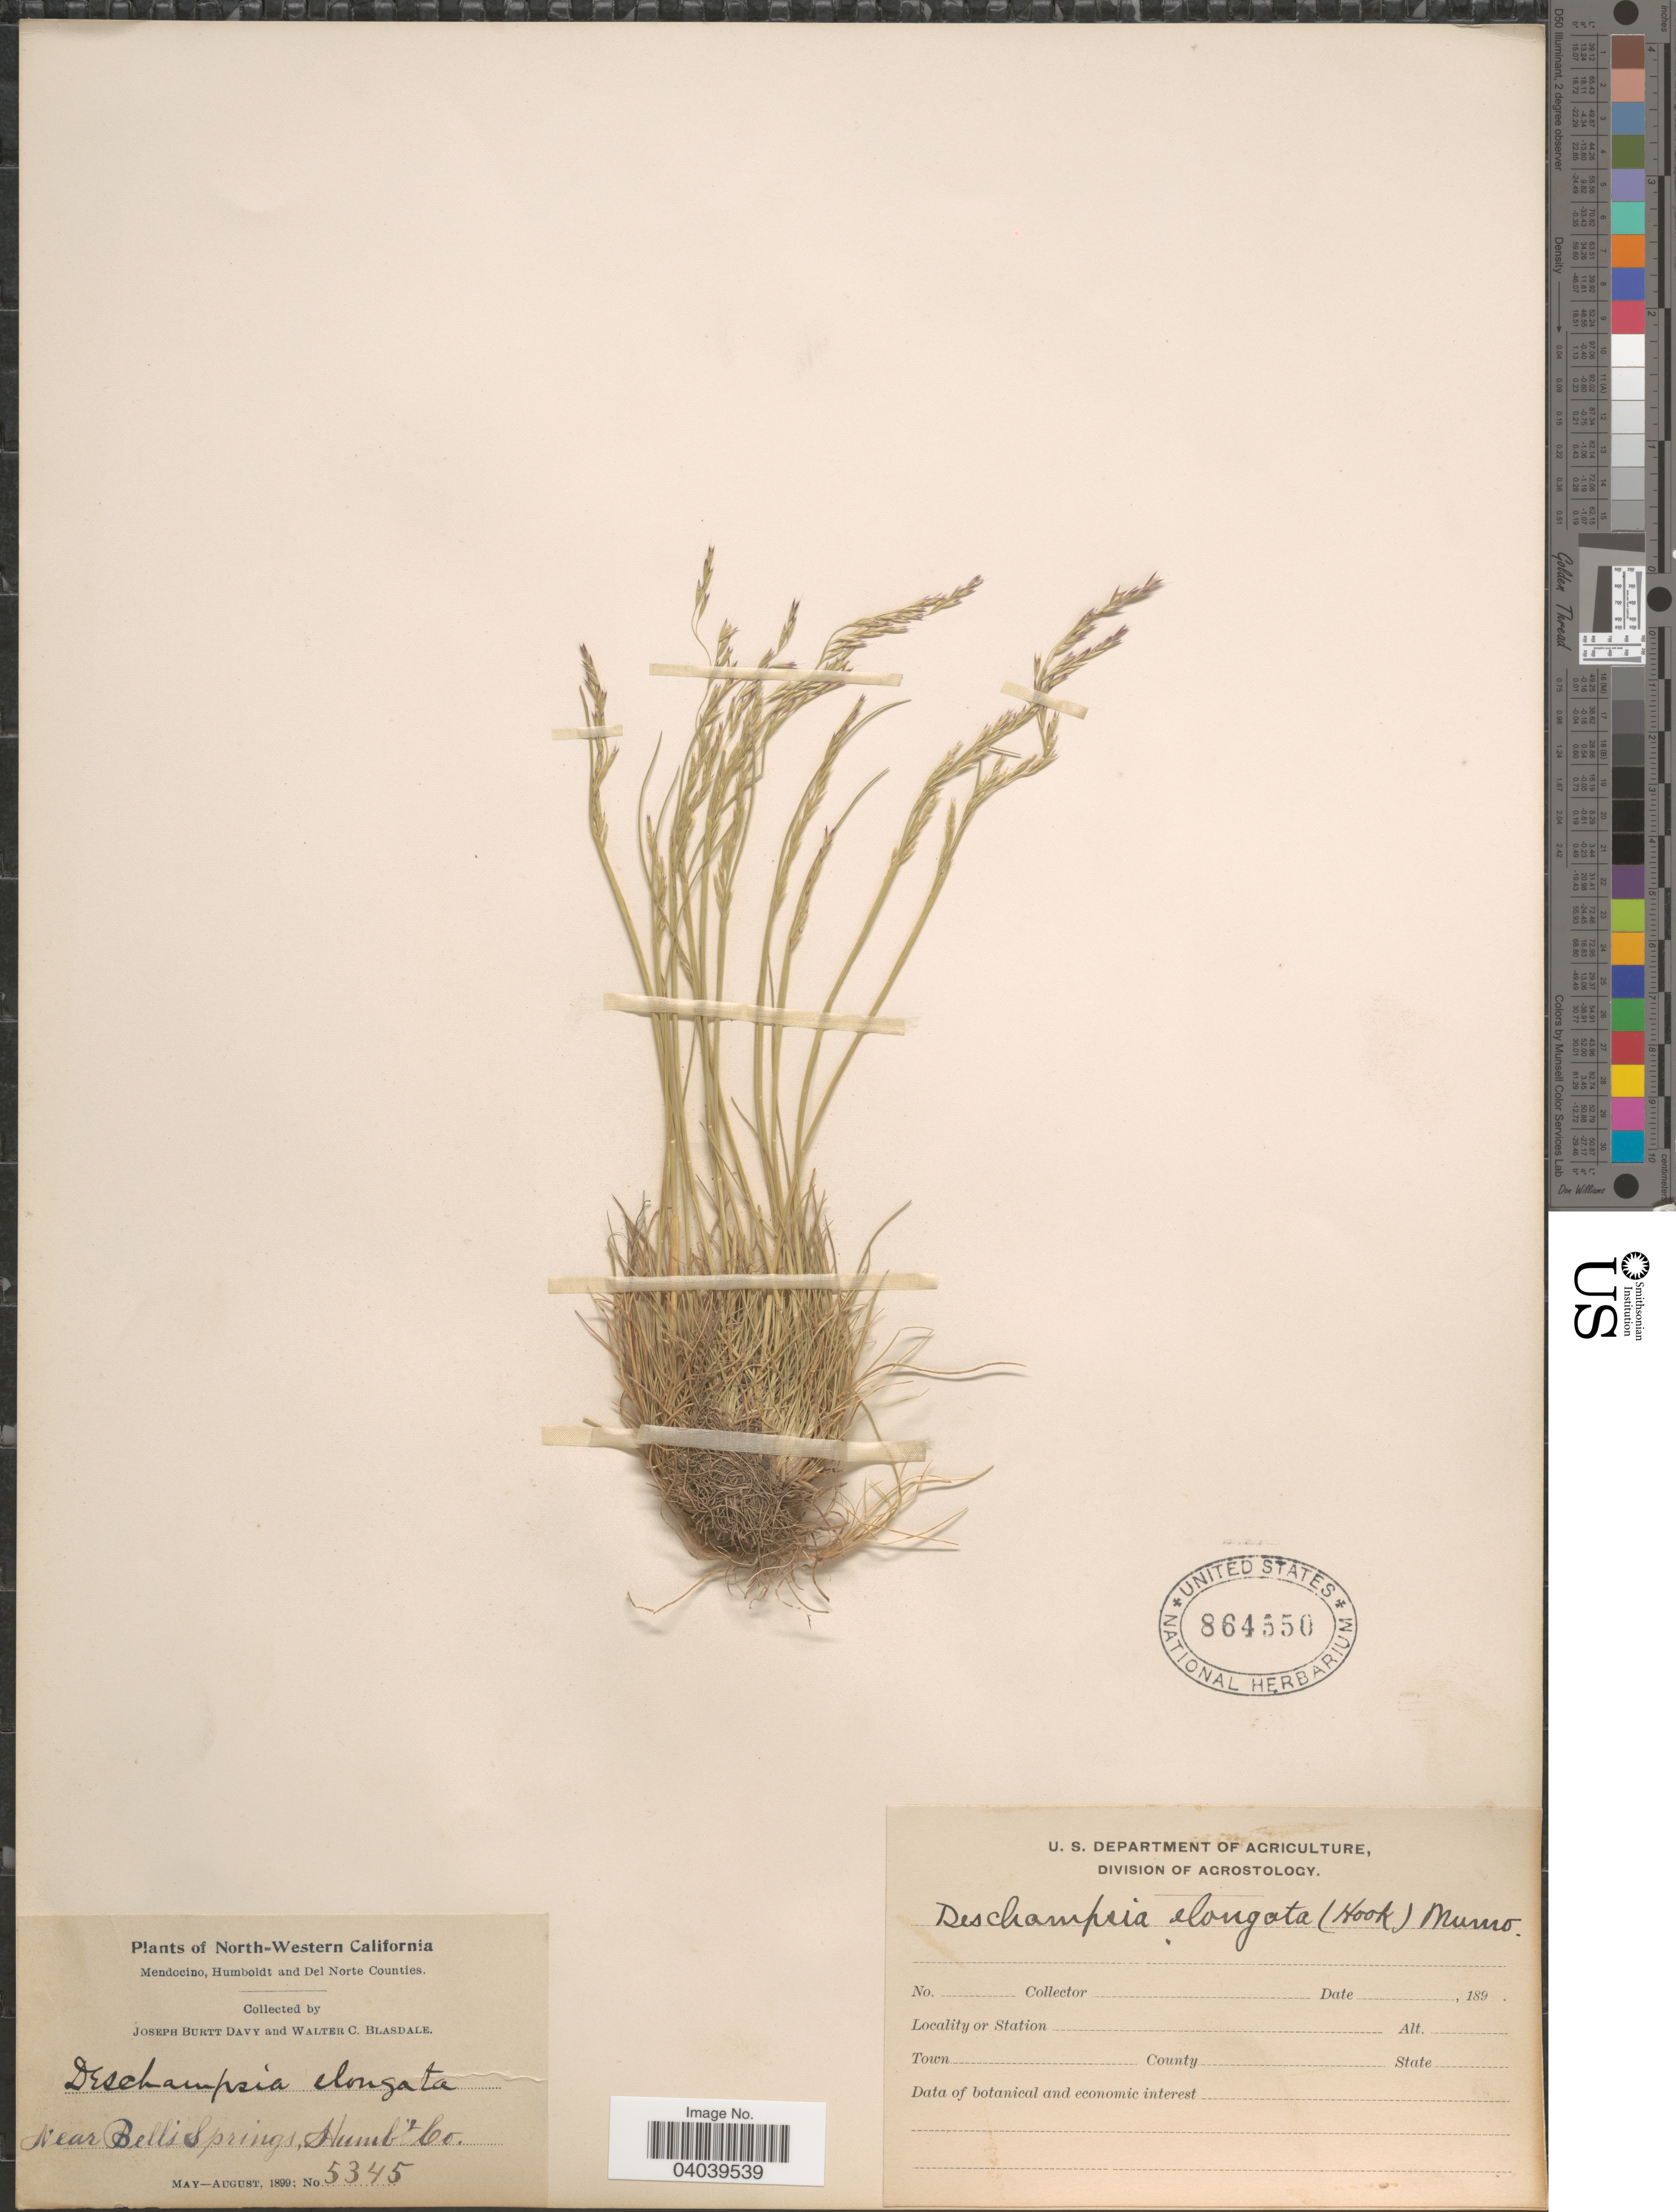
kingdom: Plantae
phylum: Tracheophyta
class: Liliopsida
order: Poales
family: Poaceae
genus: Deschampsia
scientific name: Deschampsia elongata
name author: (Hook.) Munro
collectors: J. Burtt Davy & W. Blasdale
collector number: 5345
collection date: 1899-05/1899-08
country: United States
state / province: California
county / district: Humboldt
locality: North-Western California. Near Belli Springs, Humboldt Co.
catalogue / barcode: US 864550